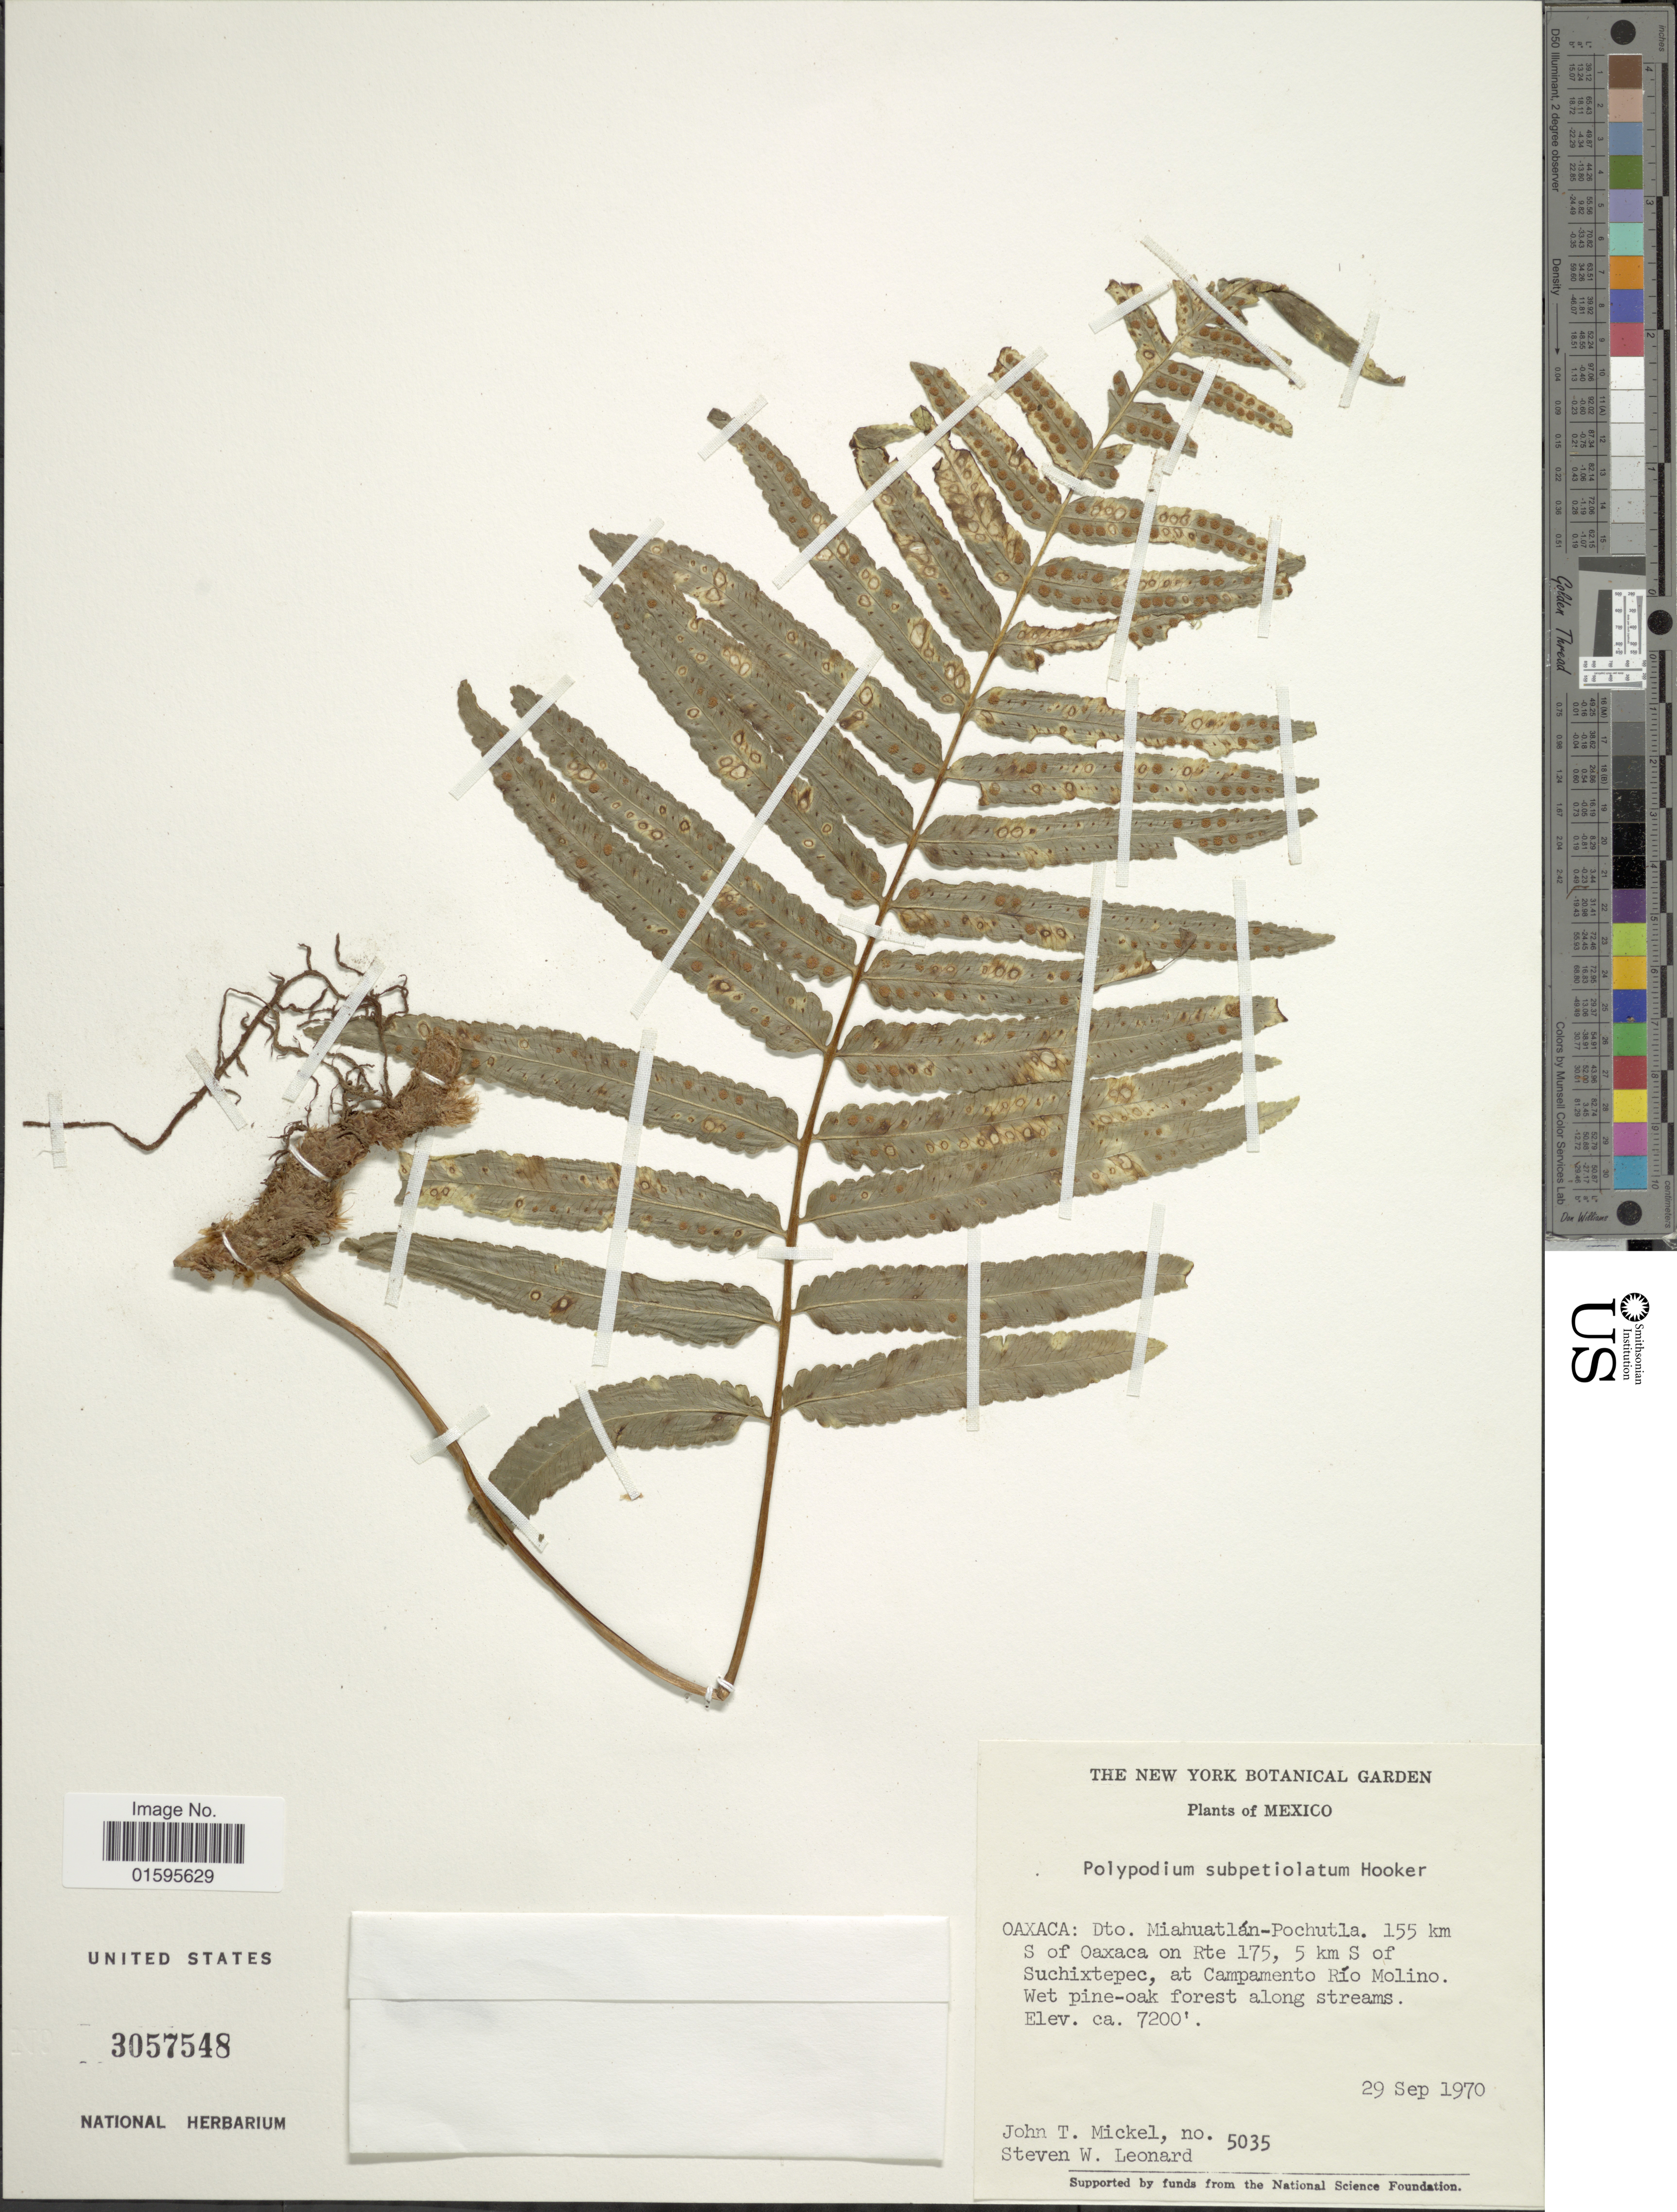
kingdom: Plantae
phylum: Tracheophyta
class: Polypodiopsida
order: Polypodiales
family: Polypodiaceae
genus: Polypodium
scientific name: Polypodium subpetiolatum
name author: Hook.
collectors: J. T. Mickel & S. W. Leonard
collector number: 5035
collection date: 1970-09-29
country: Mexico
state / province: Oaxaca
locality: Oaxaca: Dto. Miahuatlan-Pochutla, 155 km S of Oaxaca on rte 175, 5 km S of Suchixtepec, at Campamento Rio Molino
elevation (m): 2195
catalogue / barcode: US 3057548